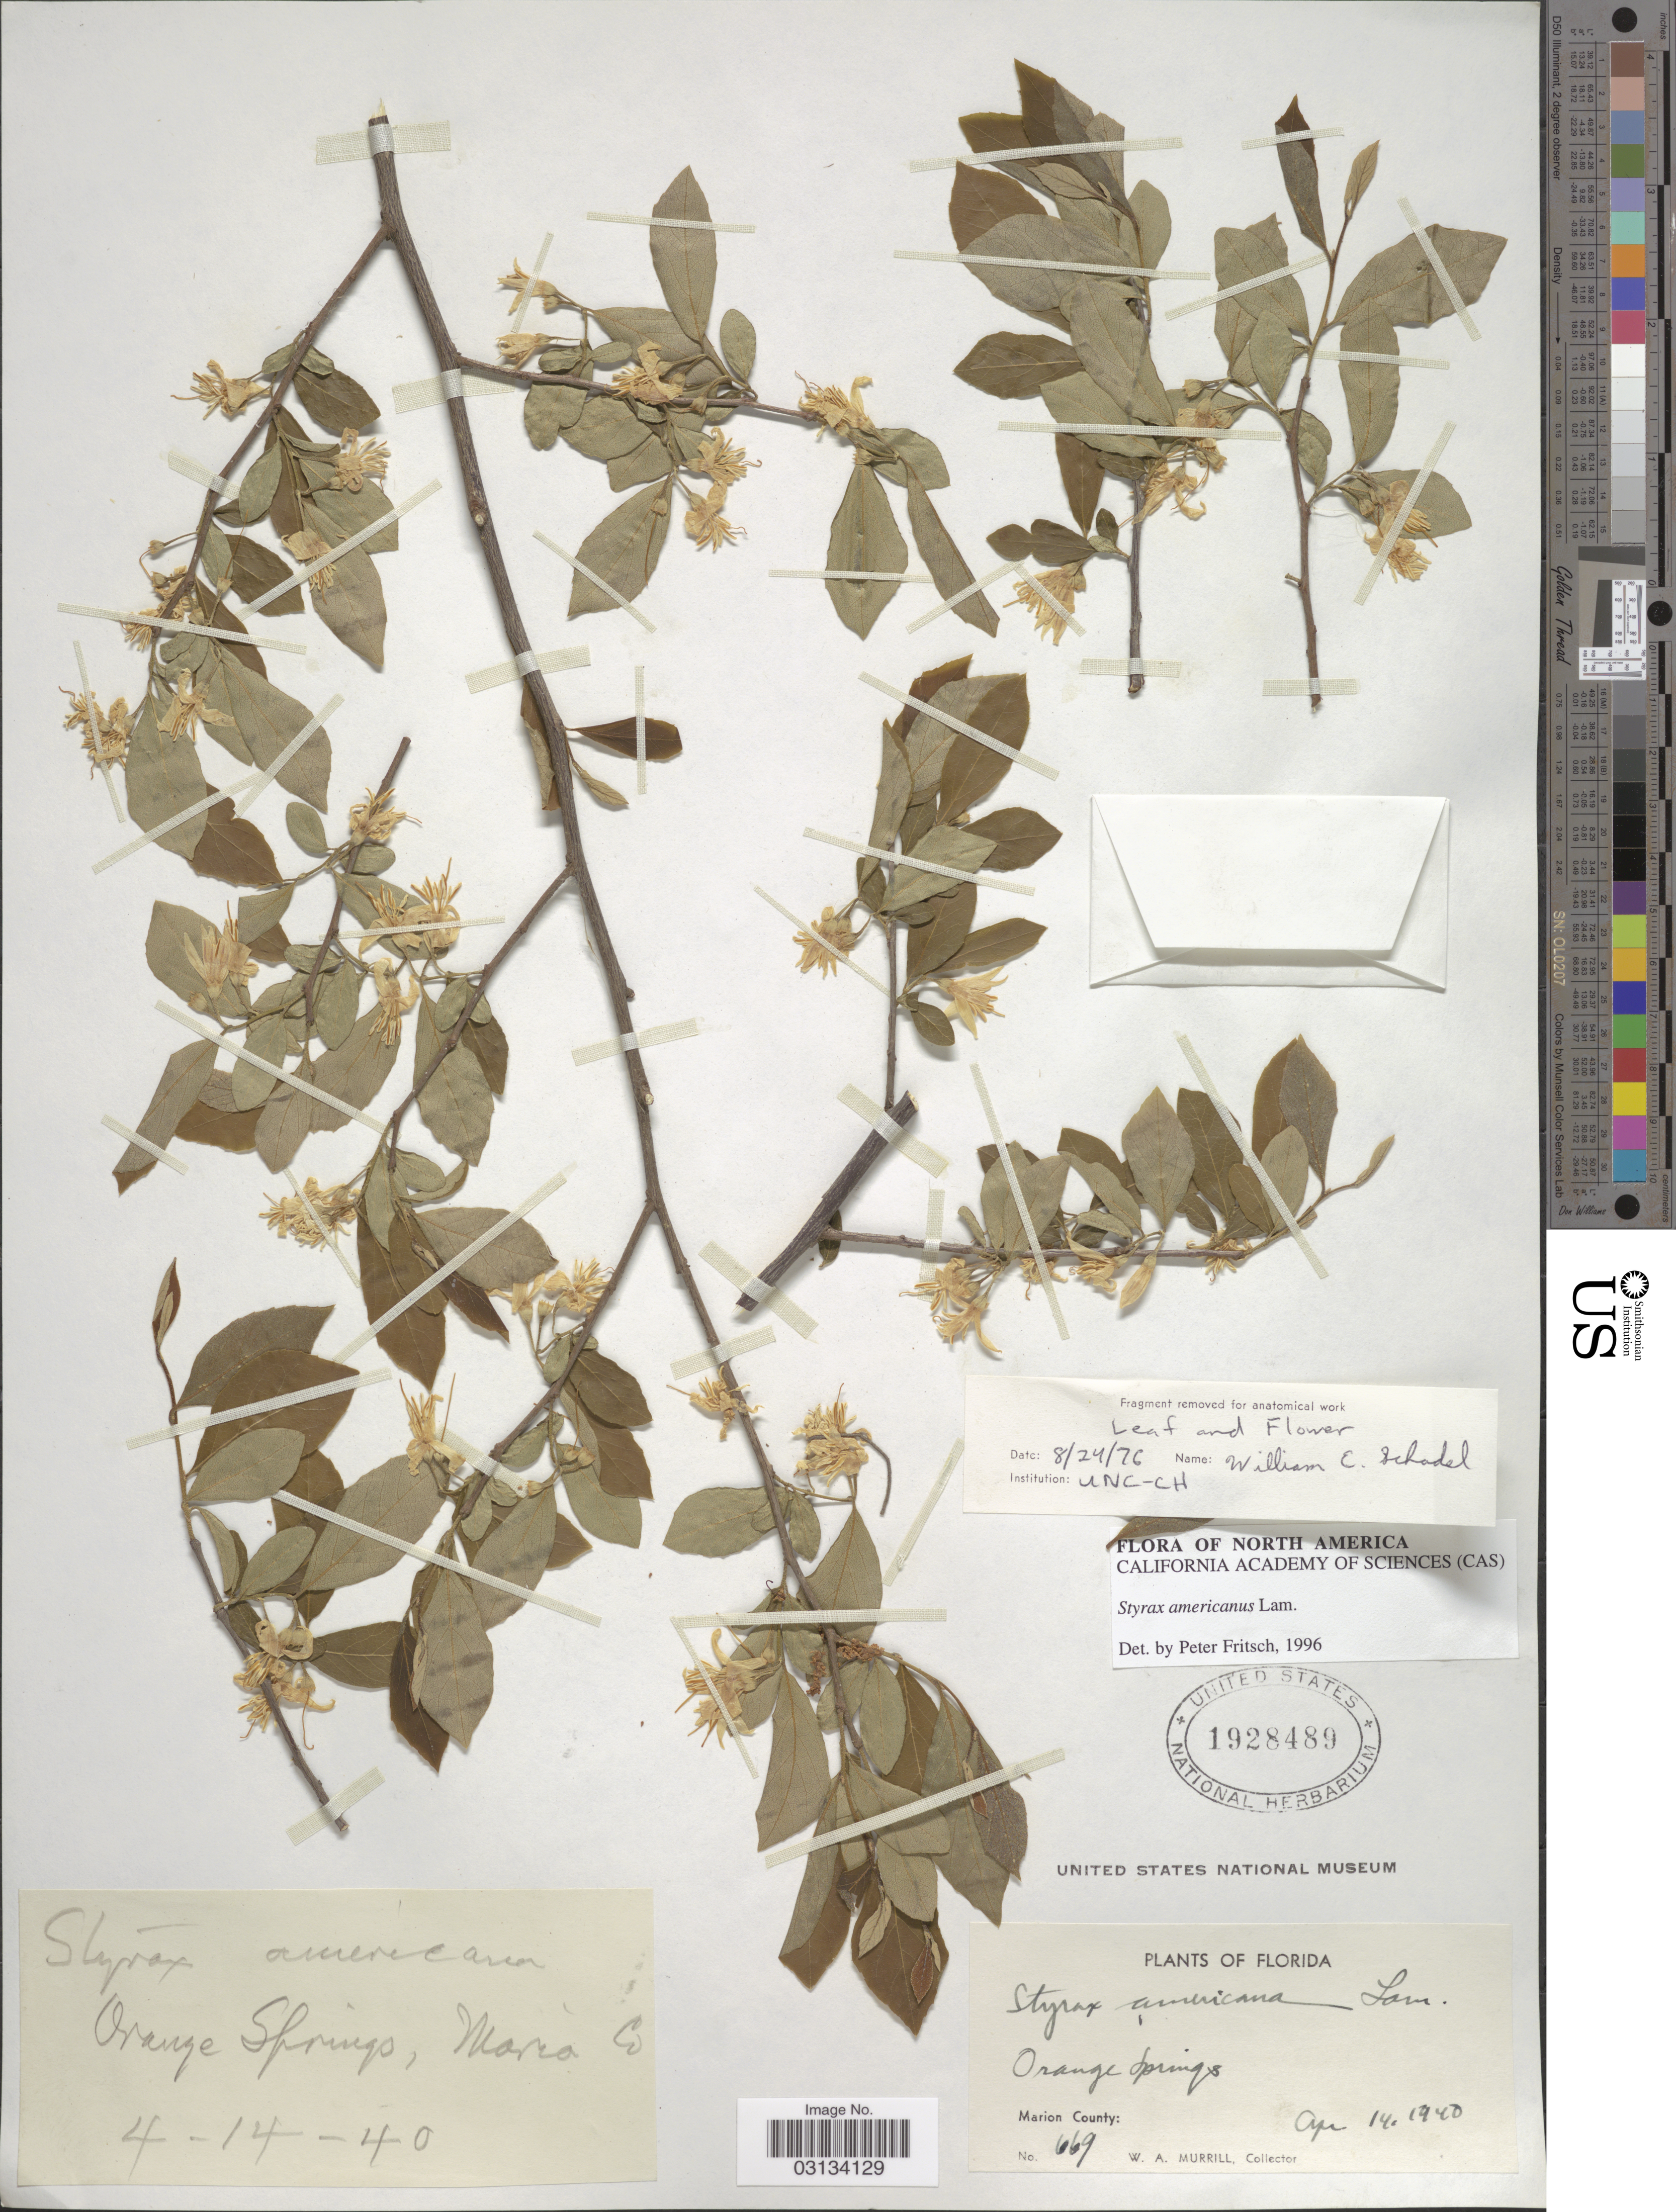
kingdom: Plantae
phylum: Tracheophyta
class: Magnoliopsida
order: Ericales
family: Styracaceae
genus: Styrax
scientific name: Styrax americanus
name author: Lam.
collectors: W. A. Murrill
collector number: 669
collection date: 1940-04-14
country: United States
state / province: Florida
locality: Orange Springs. Marion County.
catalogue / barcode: US 1928489